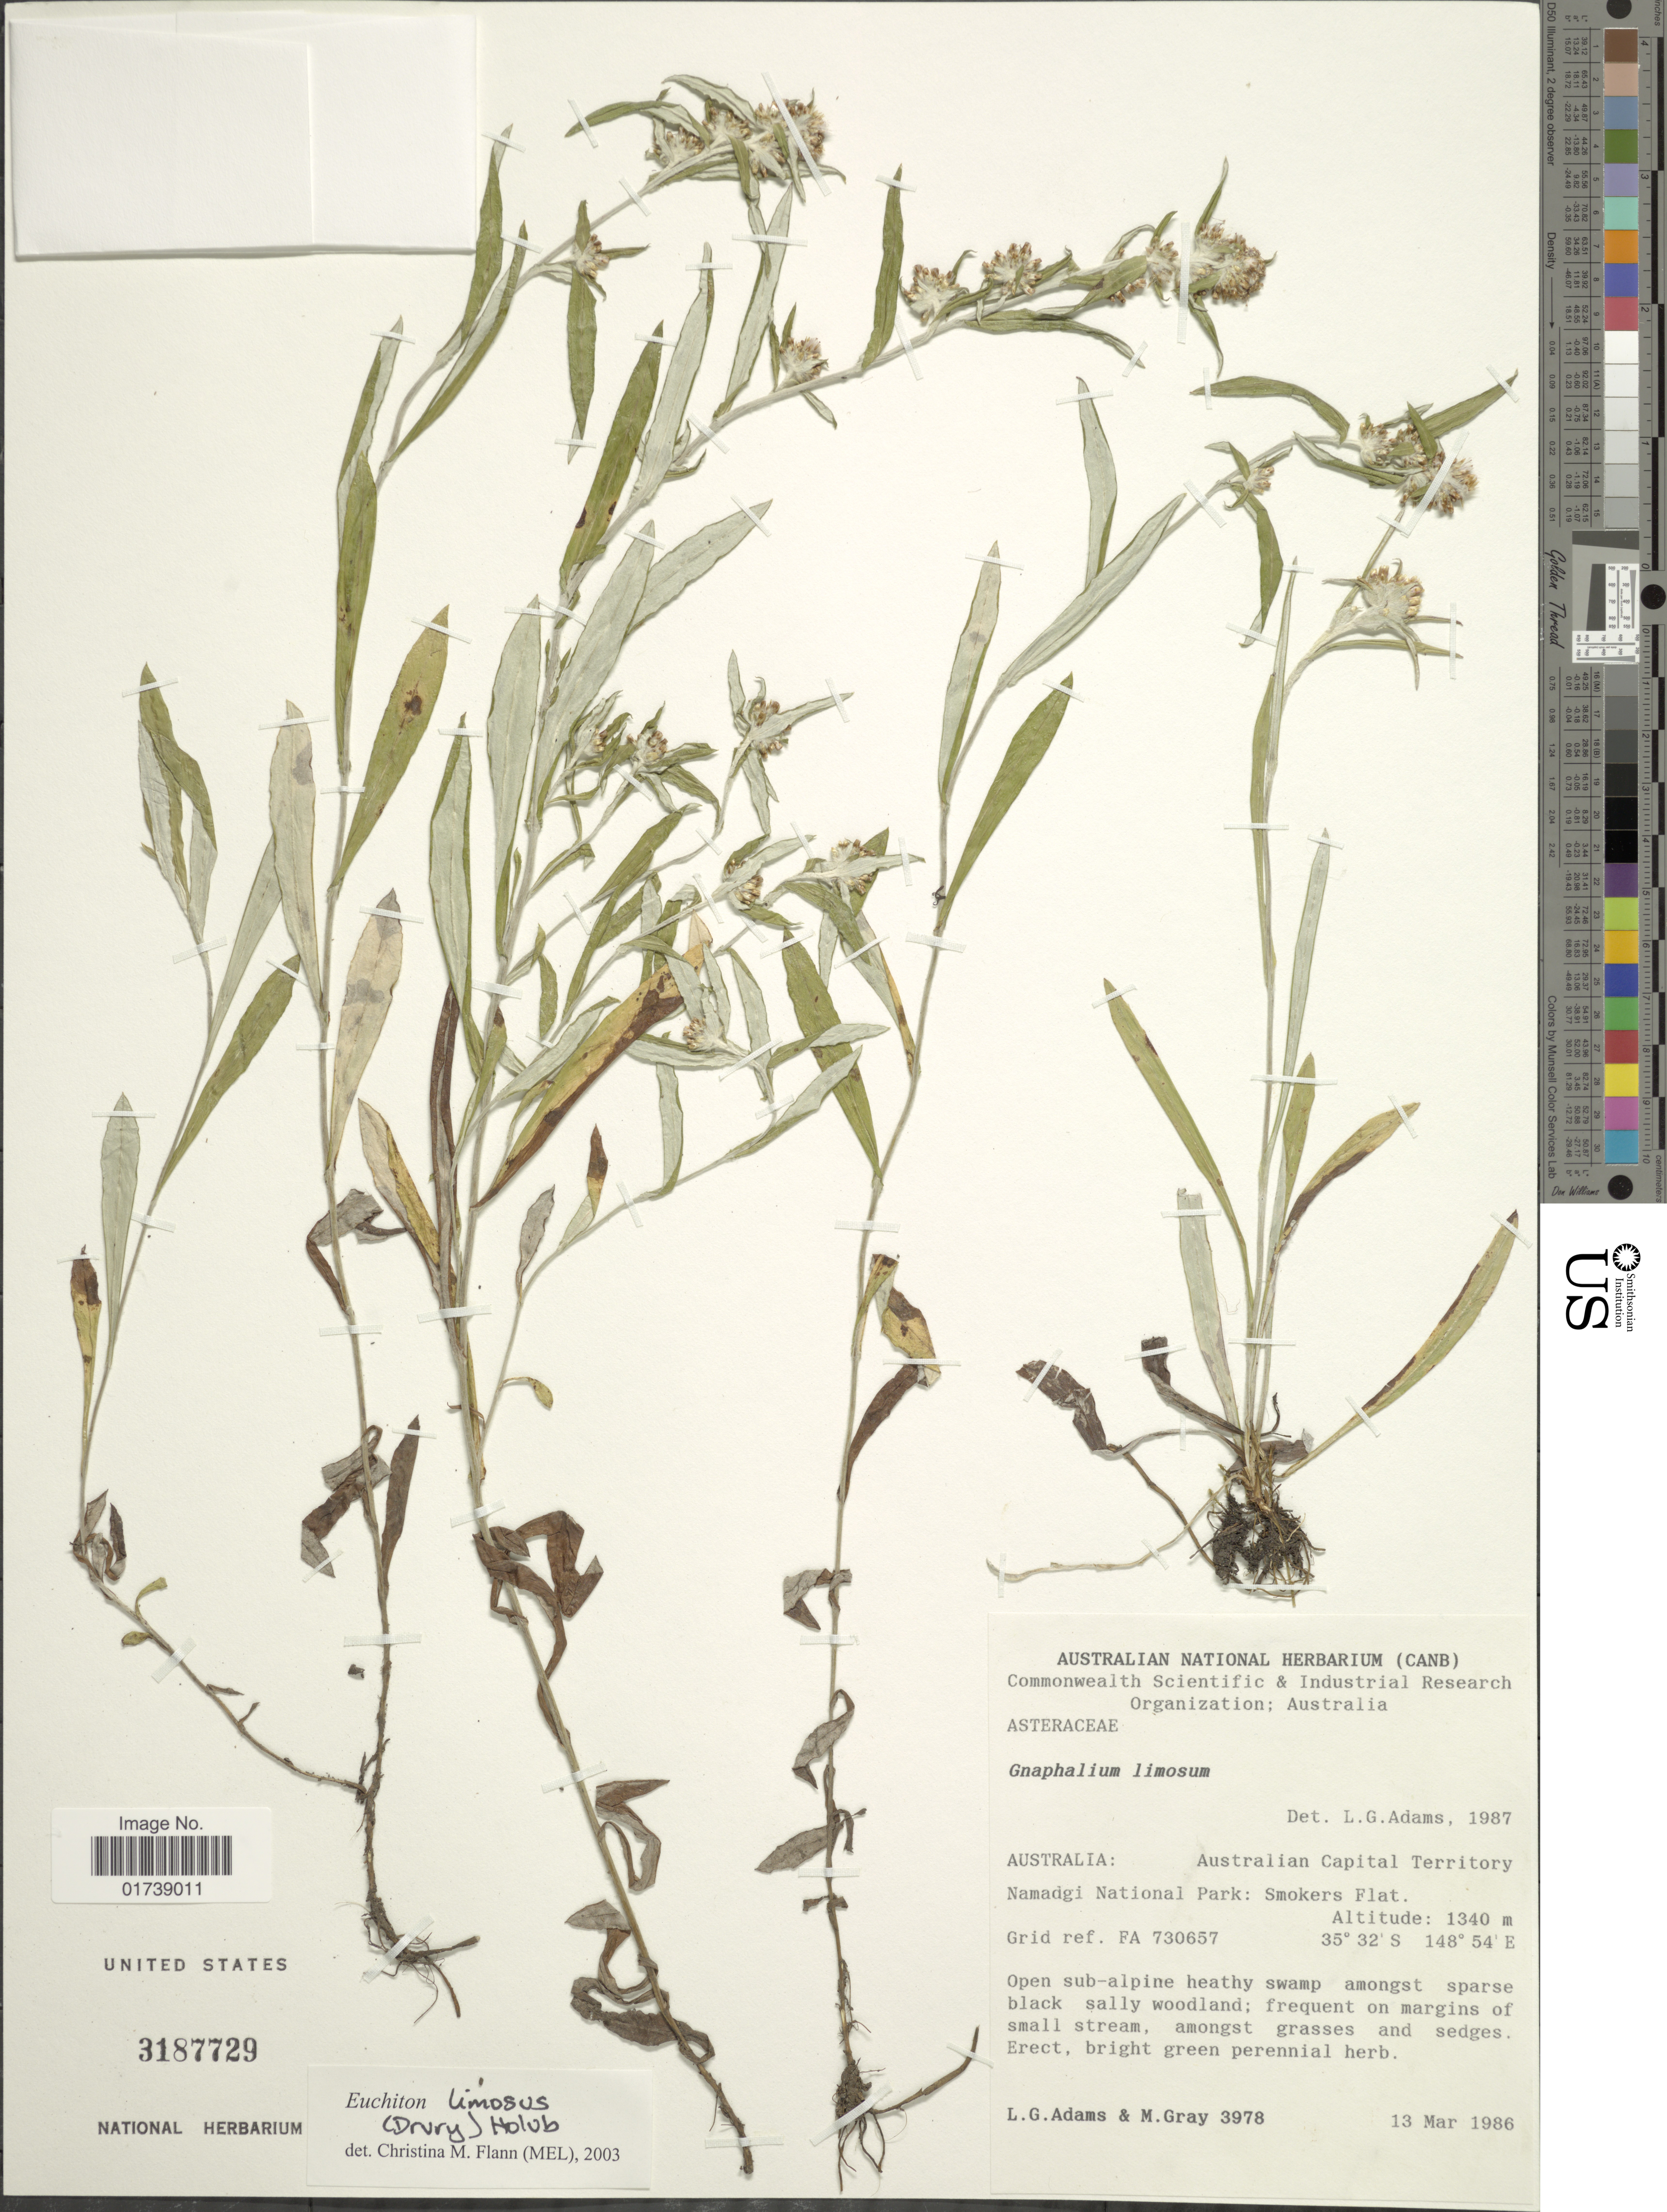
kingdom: Plantae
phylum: Tracheophyta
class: Magnoliopsida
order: Asterales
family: Asteraceae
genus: Euchiton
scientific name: Euchiton limosus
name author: (D.G. Drury) Holub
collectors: L. G. Adams & M. Gray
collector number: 3978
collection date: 1986-03-13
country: Australia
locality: Australian Capital Territory, Namadgi National Park: Smokers Flat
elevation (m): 1340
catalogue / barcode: US 3187729